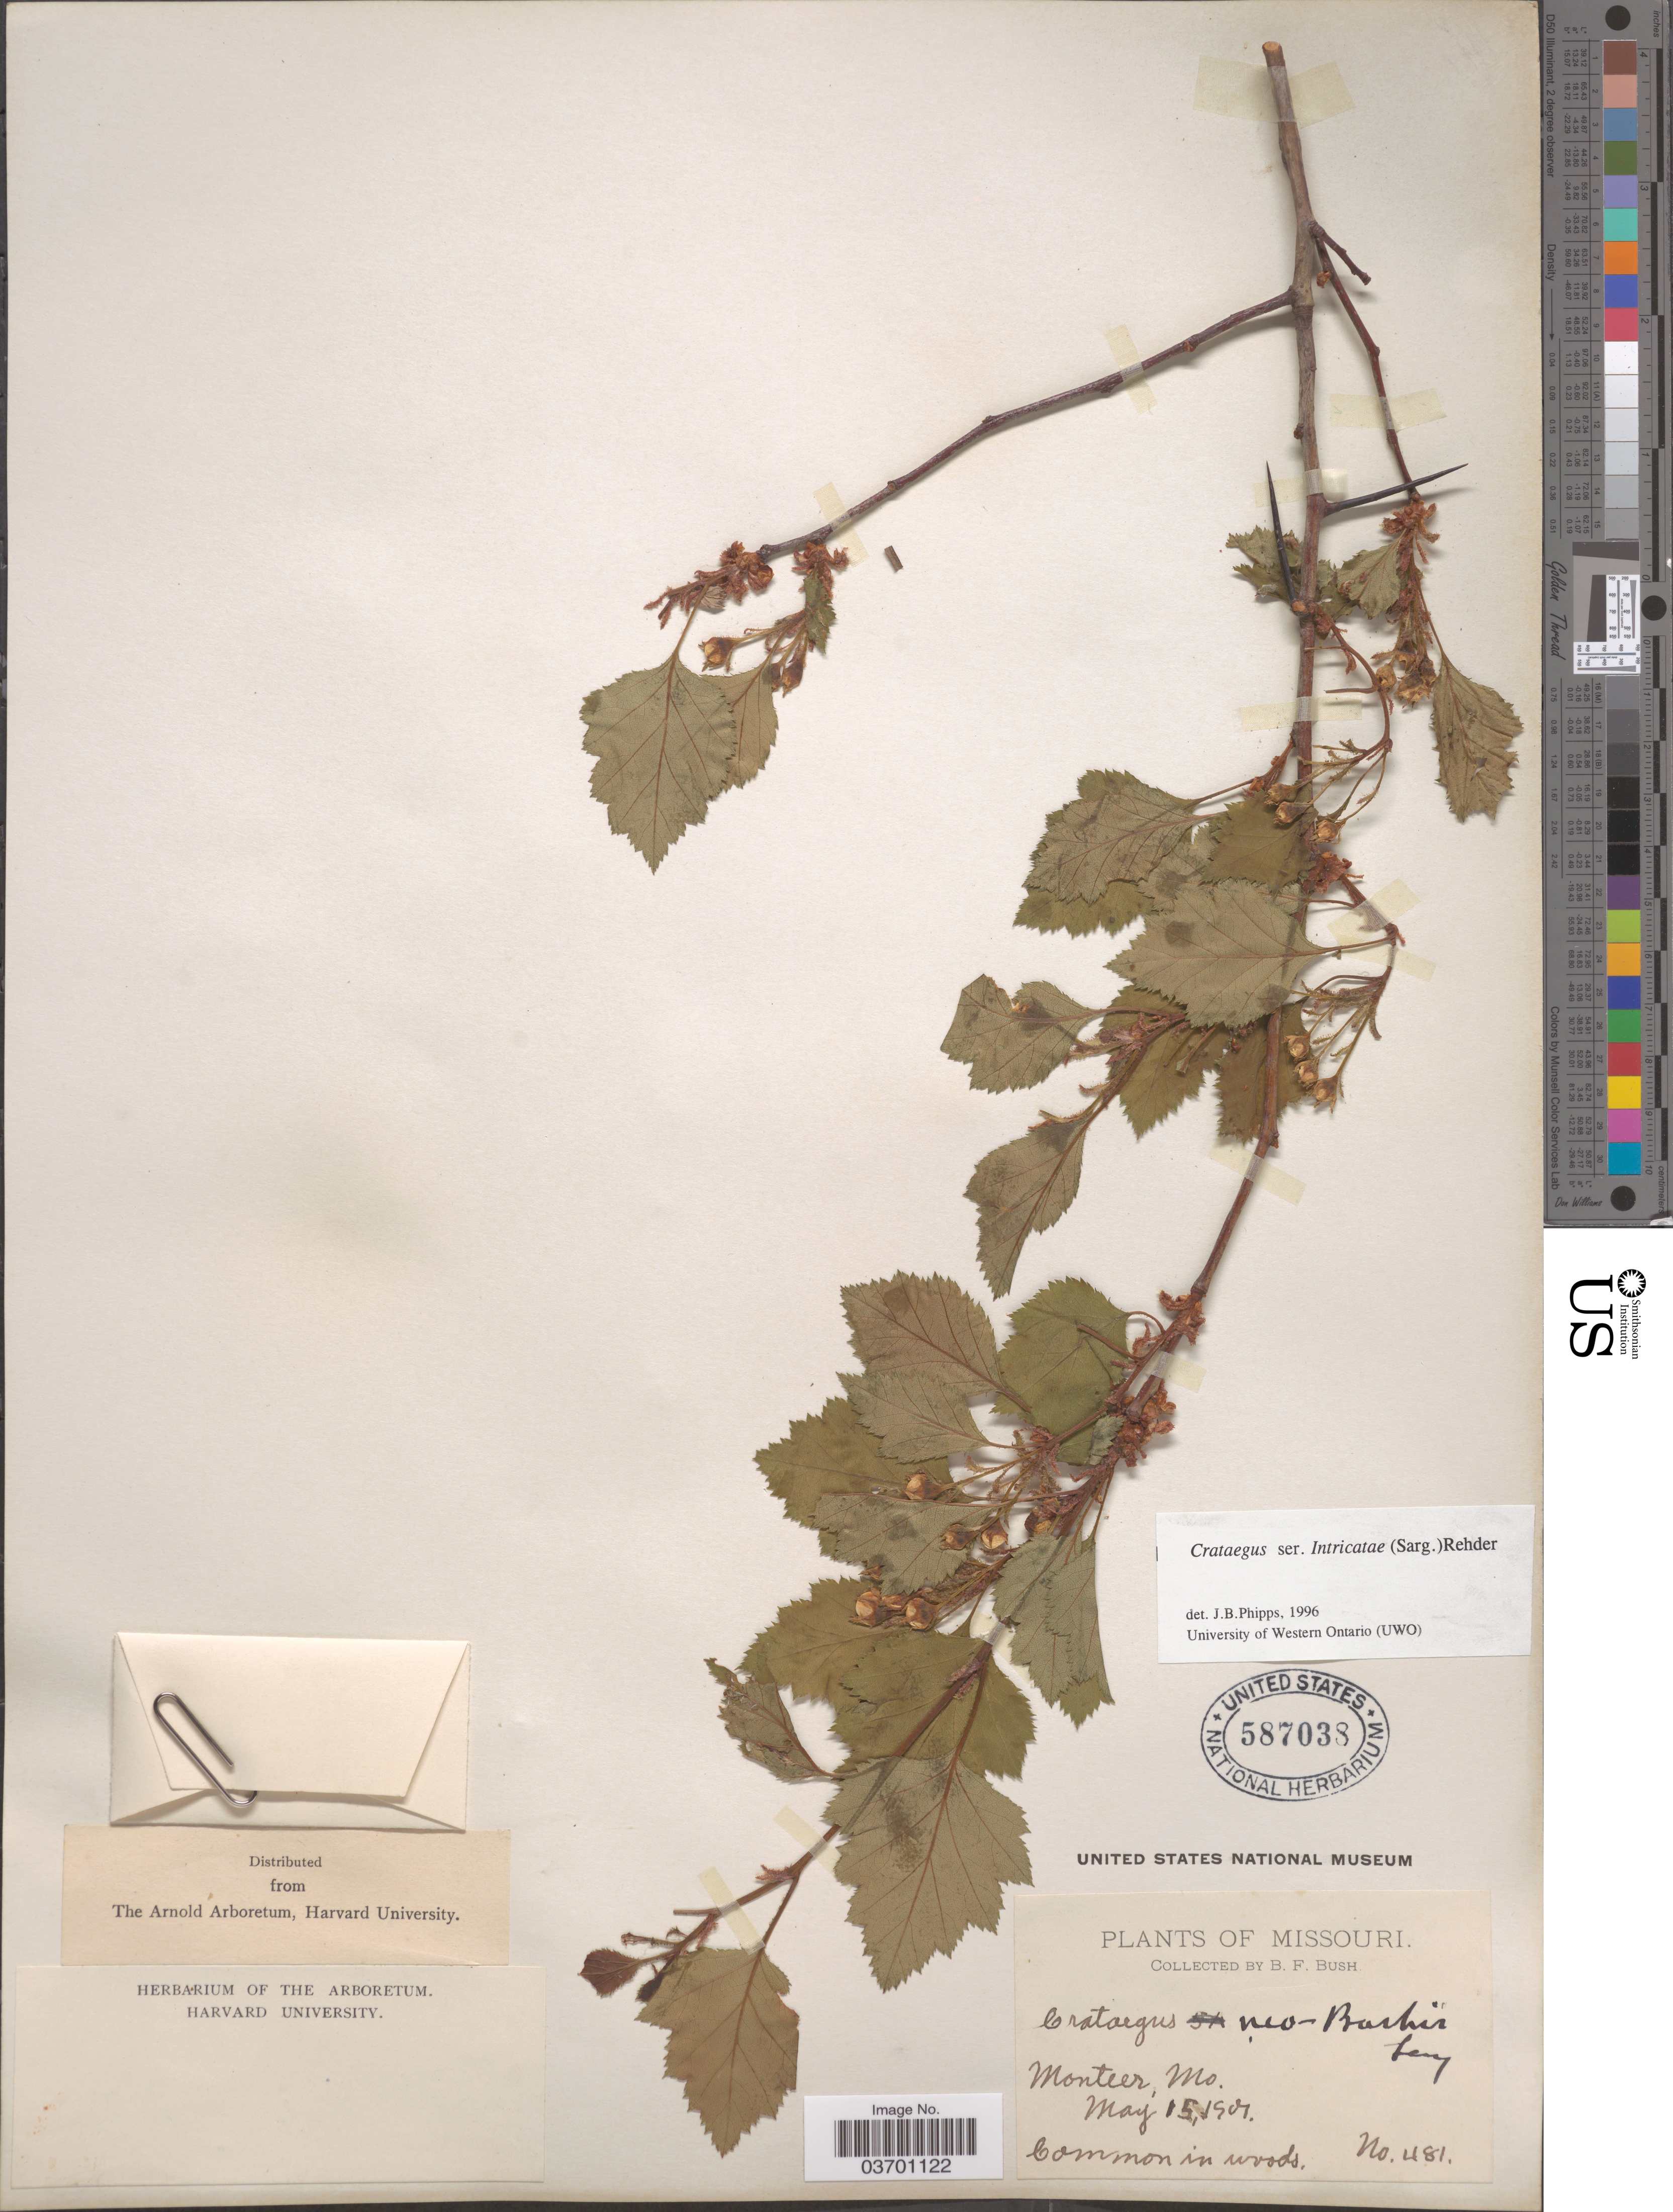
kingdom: Plantae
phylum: Tracheophyta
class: Magnoliopsida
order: Rosales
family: Rosaceae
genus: Crataegus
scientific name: Crataegus neobushii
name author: Sarg.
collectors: B. F. Bush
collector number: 481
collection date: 1901-05-15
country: United States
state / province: Missouri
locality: Monteer.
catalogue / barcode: US 587038